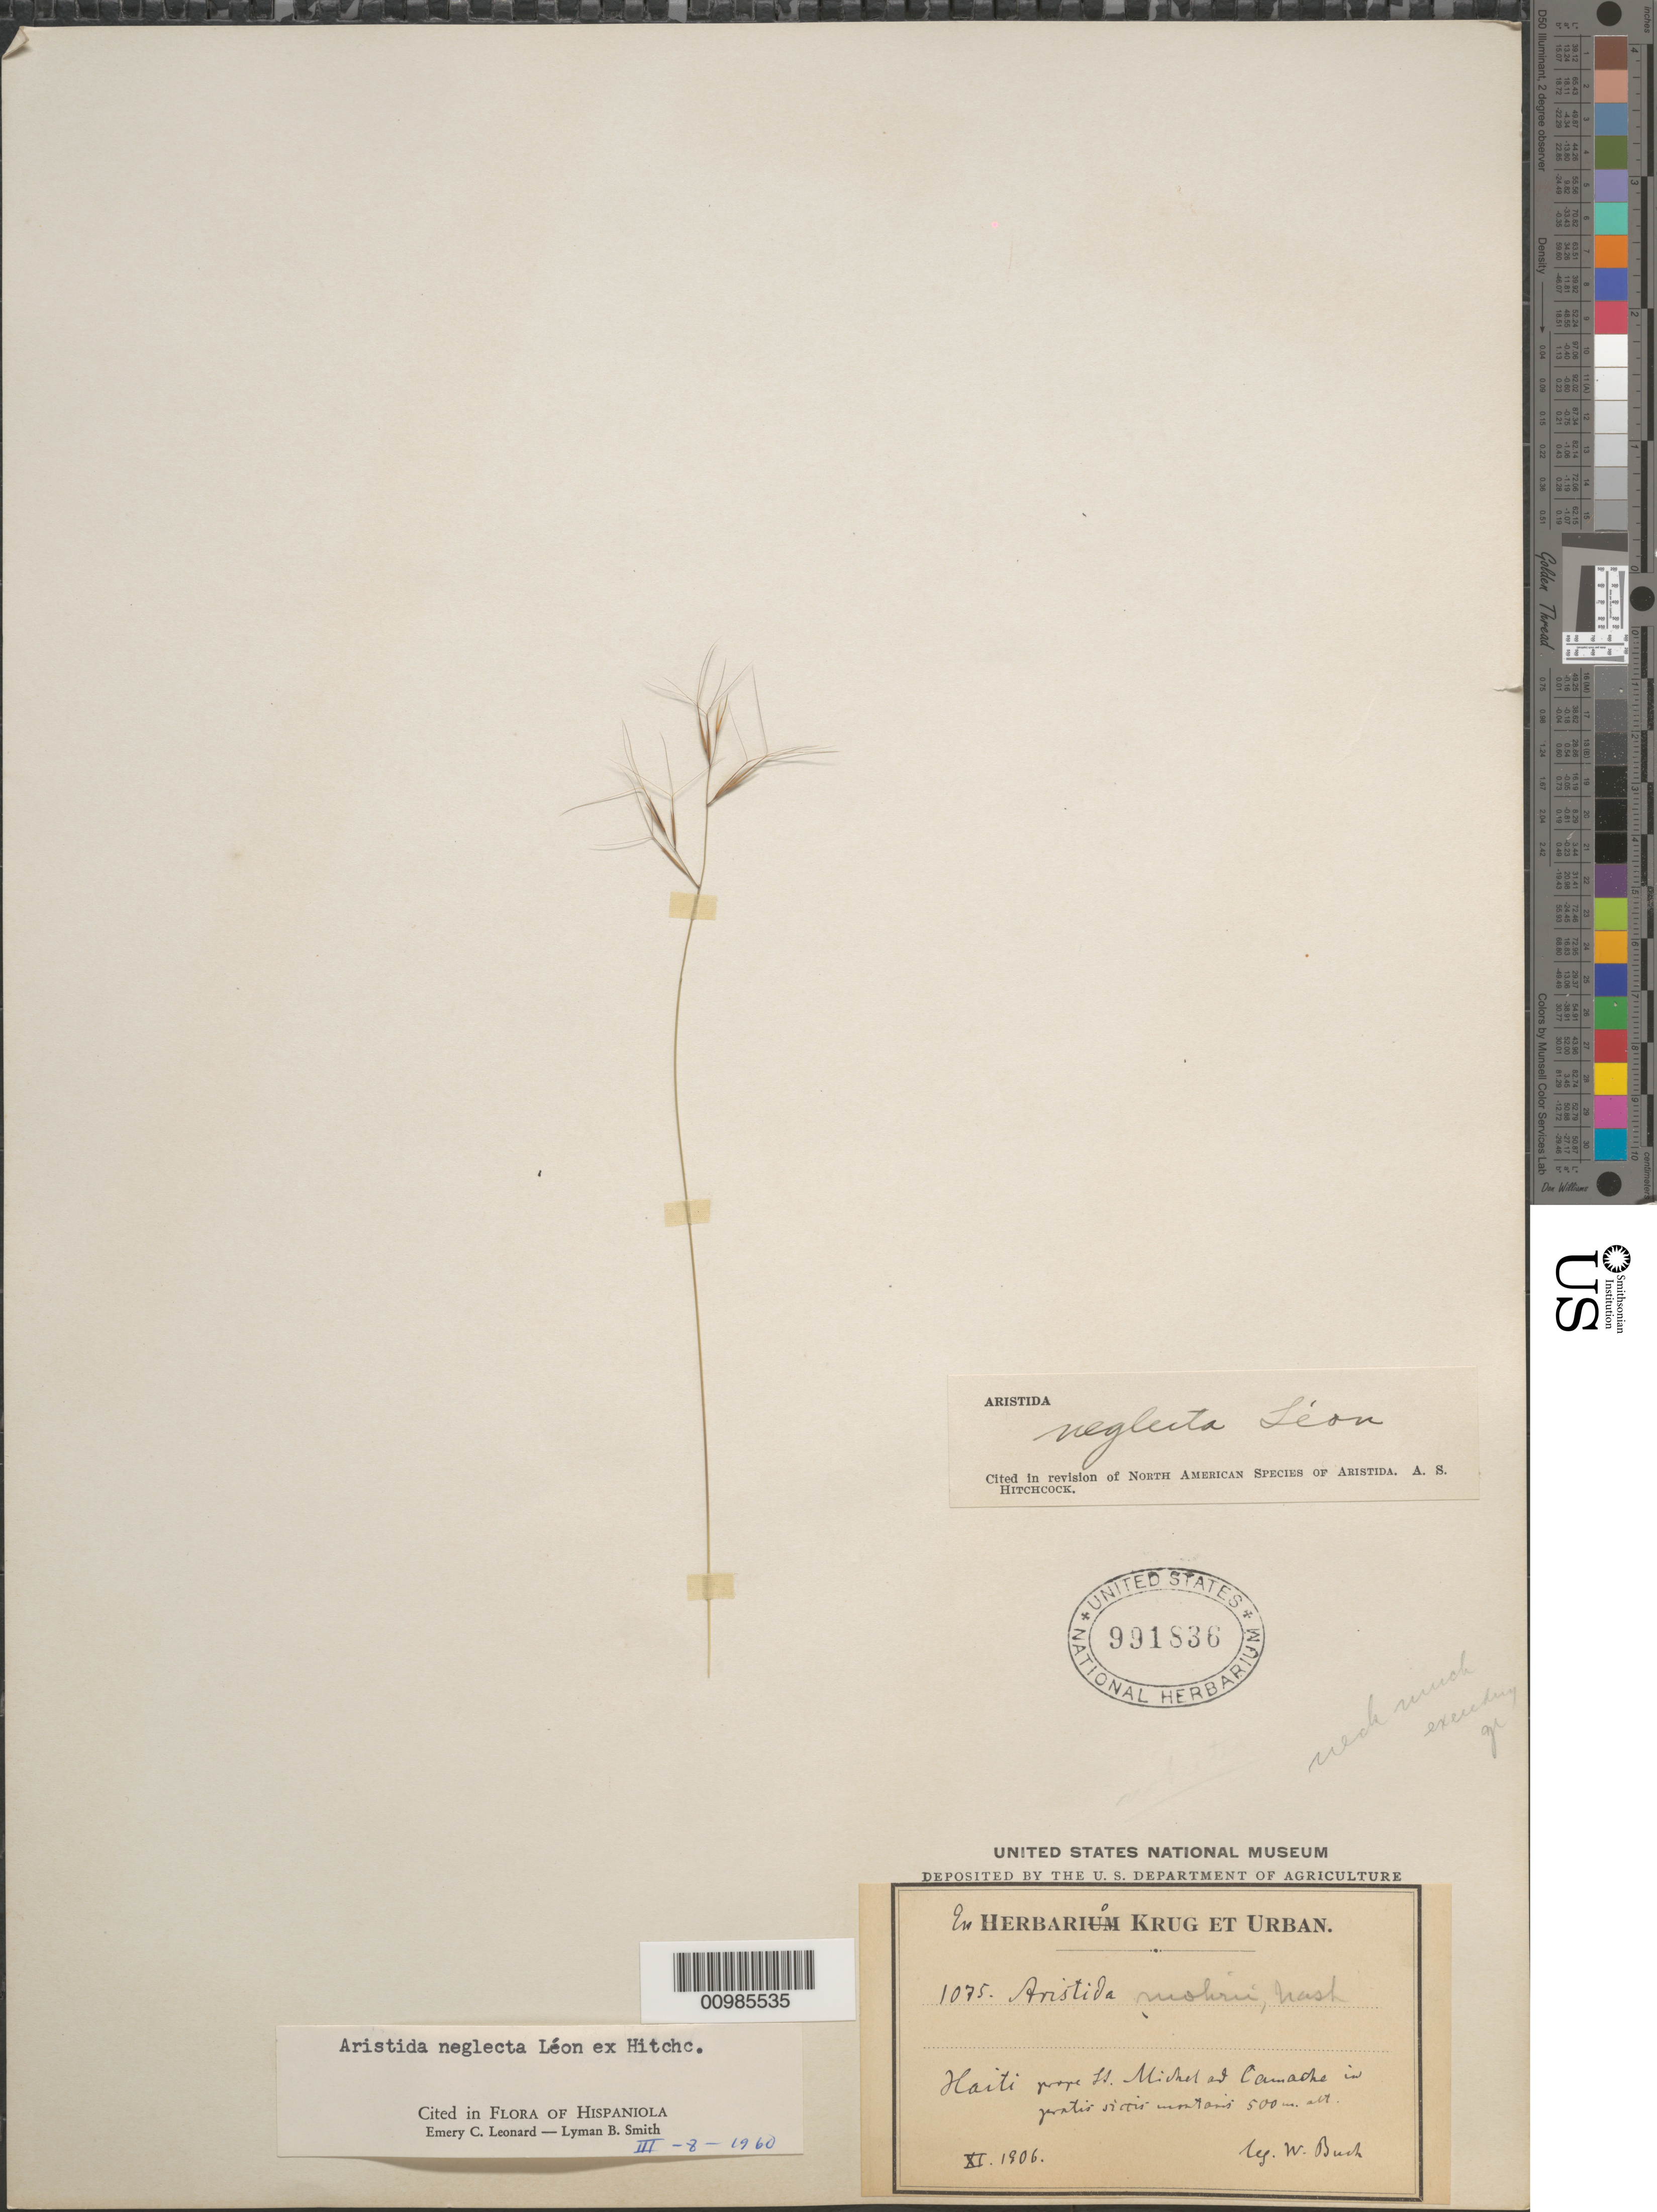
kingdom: Plantae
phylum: Tracheophyta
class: Liliopsida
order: Poales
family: Poaceae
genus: Aristida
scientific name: Aristida neglecta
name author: León ex Hitchc.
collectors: W. Bush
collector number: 1075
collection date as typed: Nov 1906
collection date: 1906-11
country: Haiti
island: Hispaniola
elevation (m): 500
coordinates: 0 N, 0 E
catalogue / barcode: US 991836